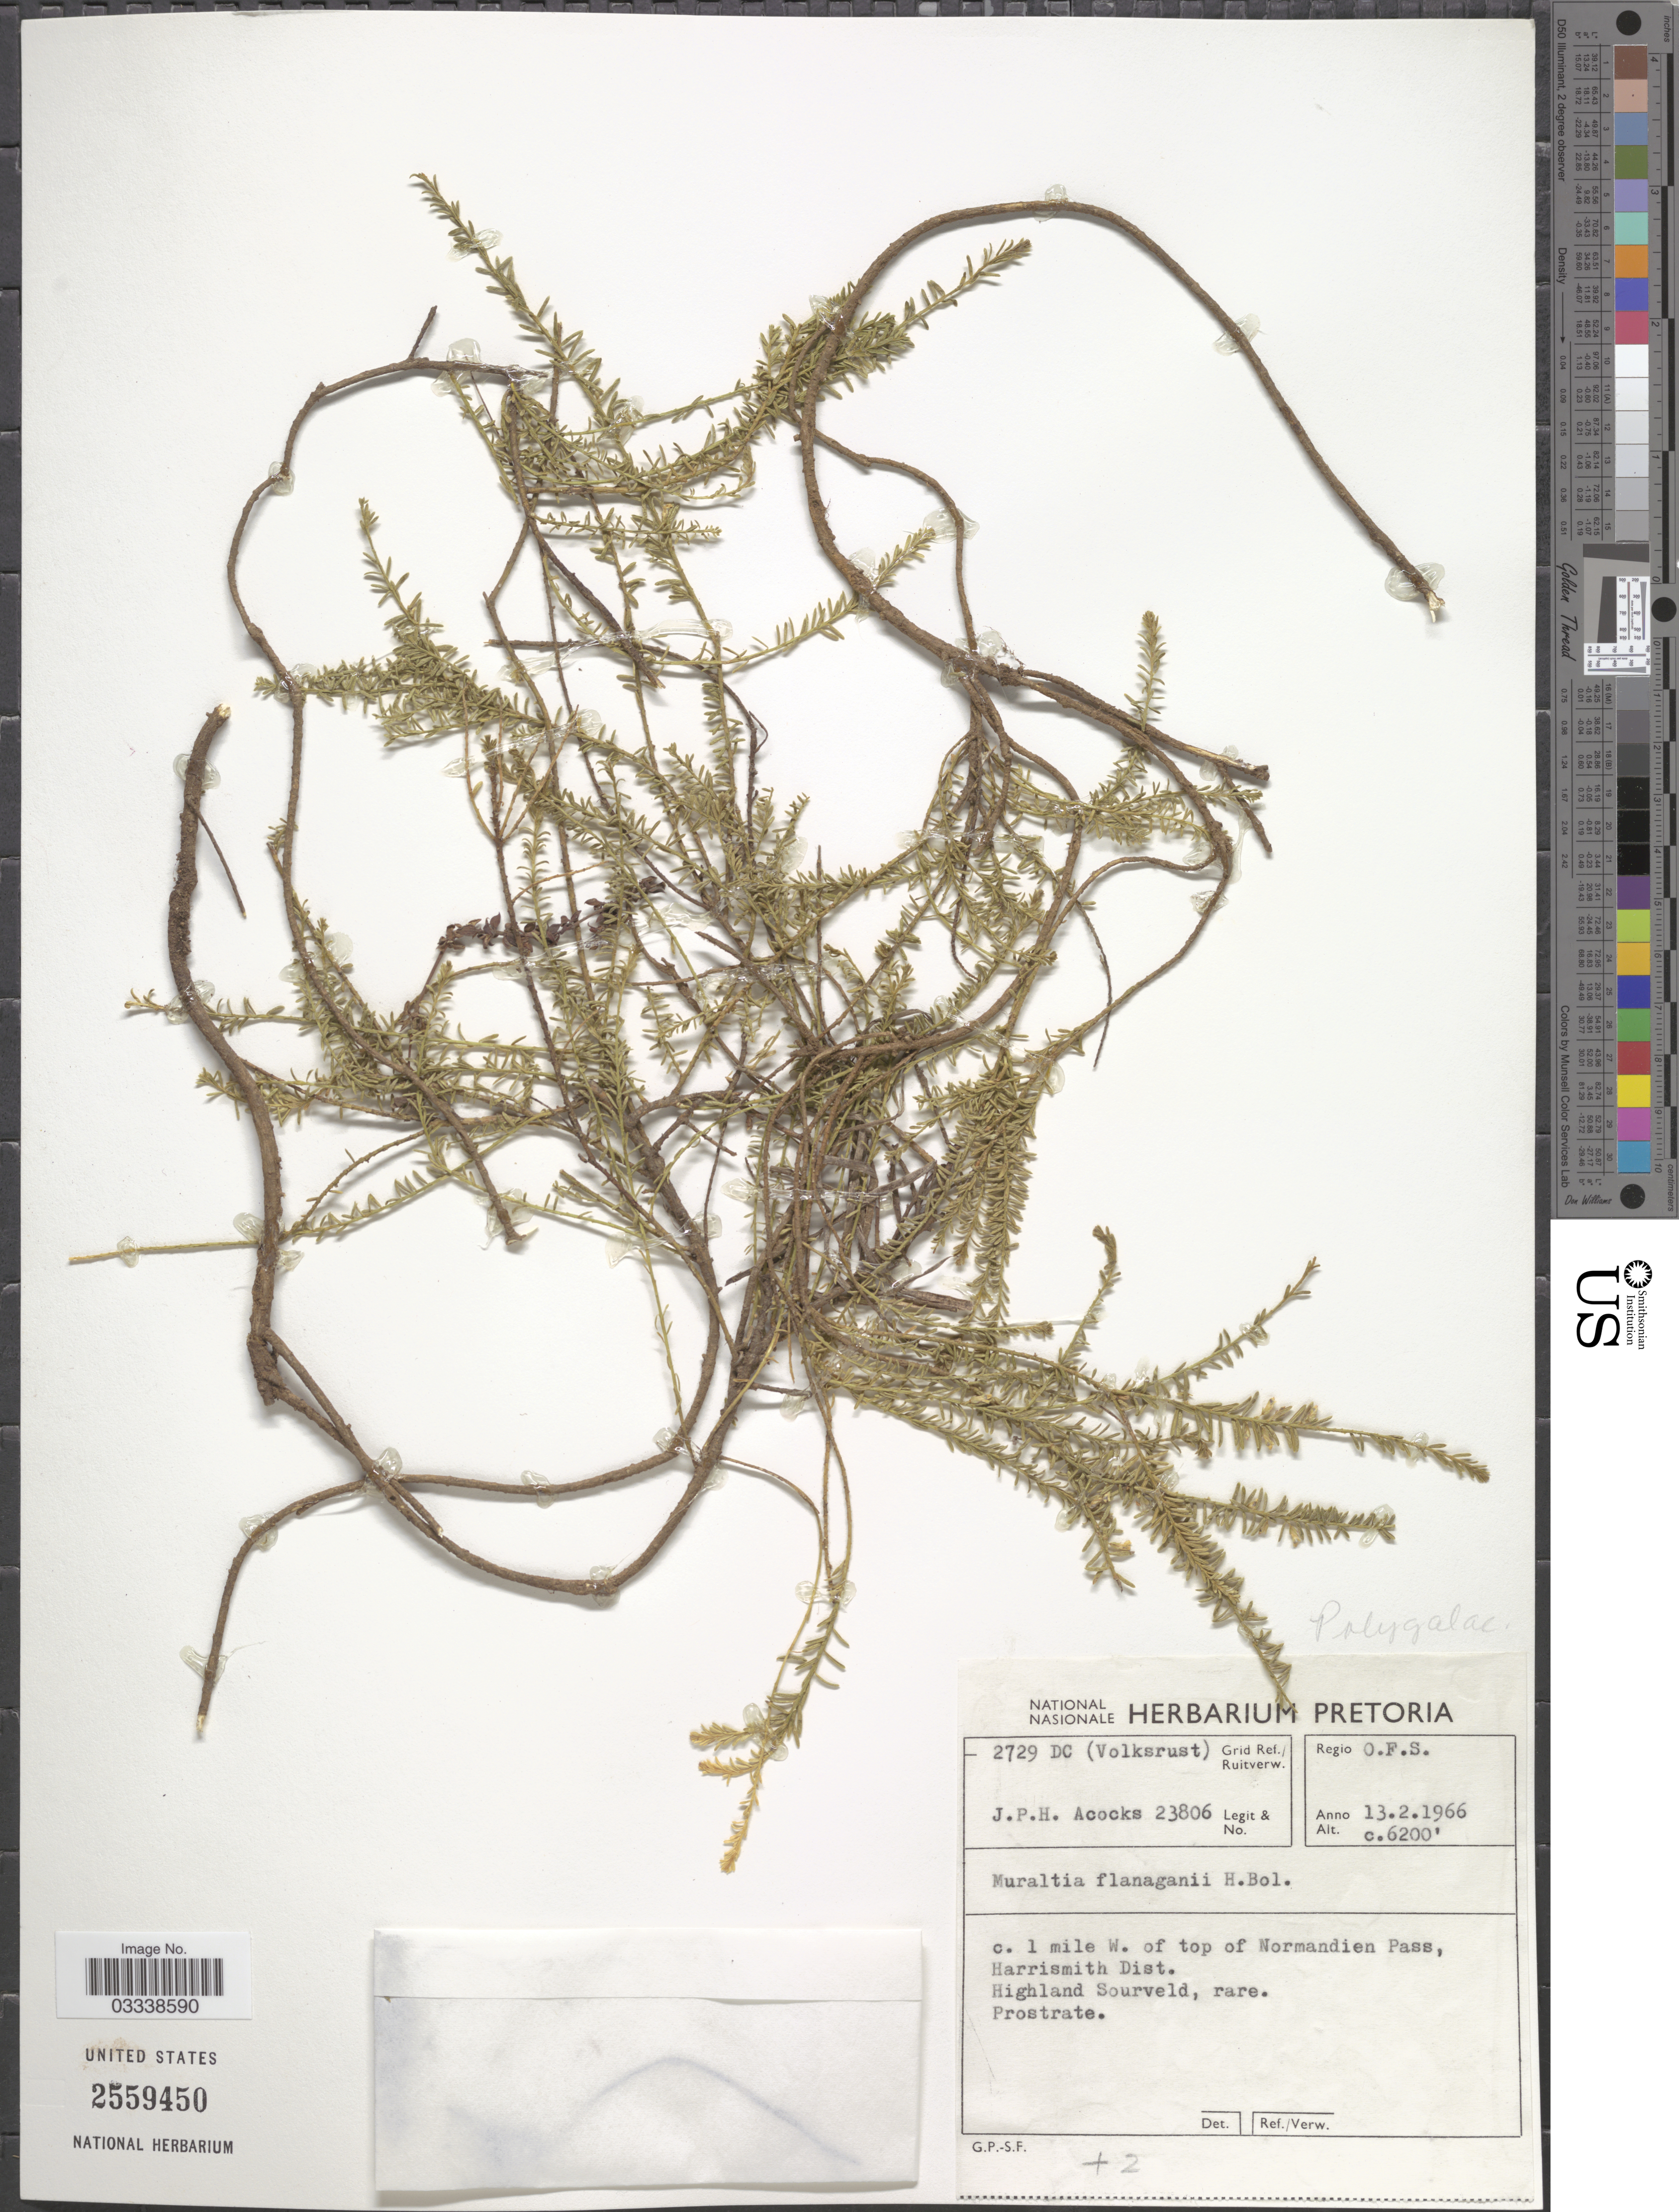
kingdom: Plantae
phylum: Tracheophyta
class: Magnoliopsida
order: Fabales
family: Polygalaceae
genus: Muraltia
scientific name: Muraltia flanaganii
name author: Bolus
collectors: J. P. Acocks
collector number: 23806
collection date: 1966-02-13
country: South Africa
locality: Grid Ref./Ruitverw. 2729DC (Volksrust), Regio O.F.S., c. 1 mile W. of top of Normandien Pass, Harrismith Dist., Highland Sourveld, rare, Prostrate.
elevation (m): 1890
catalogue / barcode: US 2559450